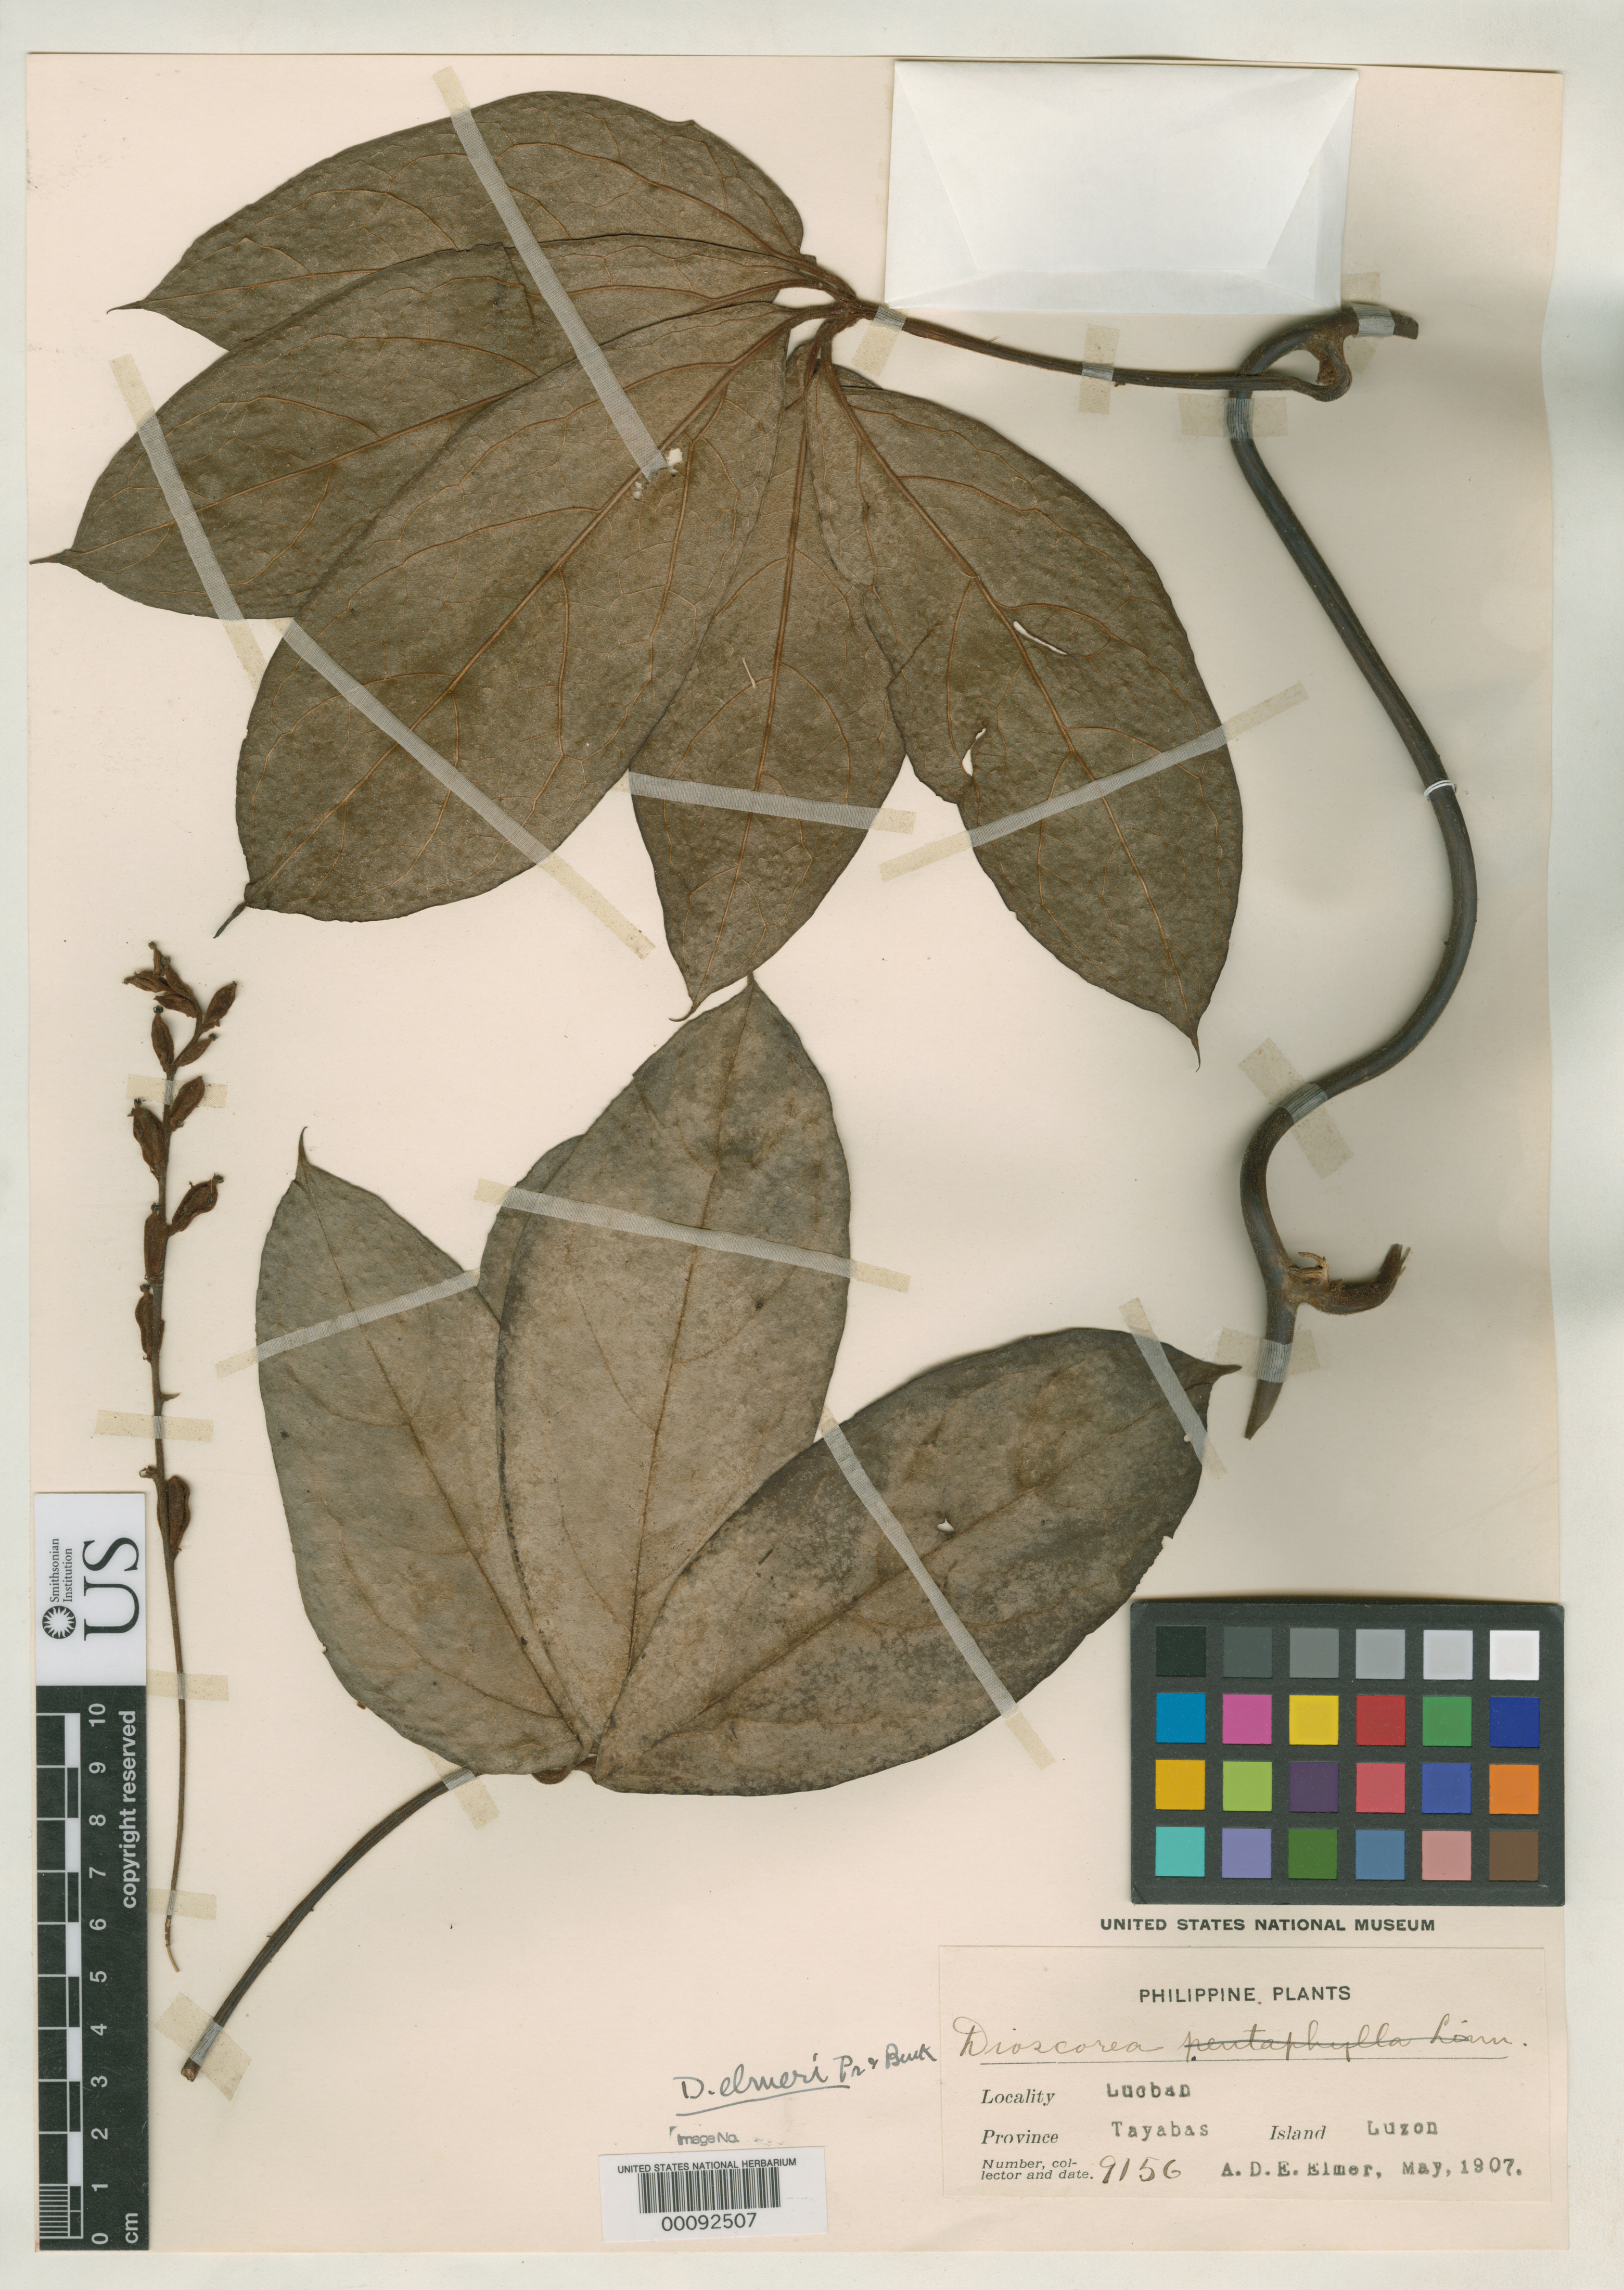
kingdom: Plantae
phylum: Tracheophyta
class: Liliopsida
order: Dioscoreales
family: Dioscoreaceae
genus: Dioscorea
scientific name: Dioscorea elmeri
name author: Prain & Burkill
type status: Isosyntype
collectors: A. D. E. Elmer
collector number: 9156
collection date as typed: May 1907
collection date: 1907-05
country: Philippines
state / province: Calabarzon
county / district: Quezon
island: Luzon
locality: Lucban, Province of Tayabas, Luzon.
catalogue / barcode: US 705140